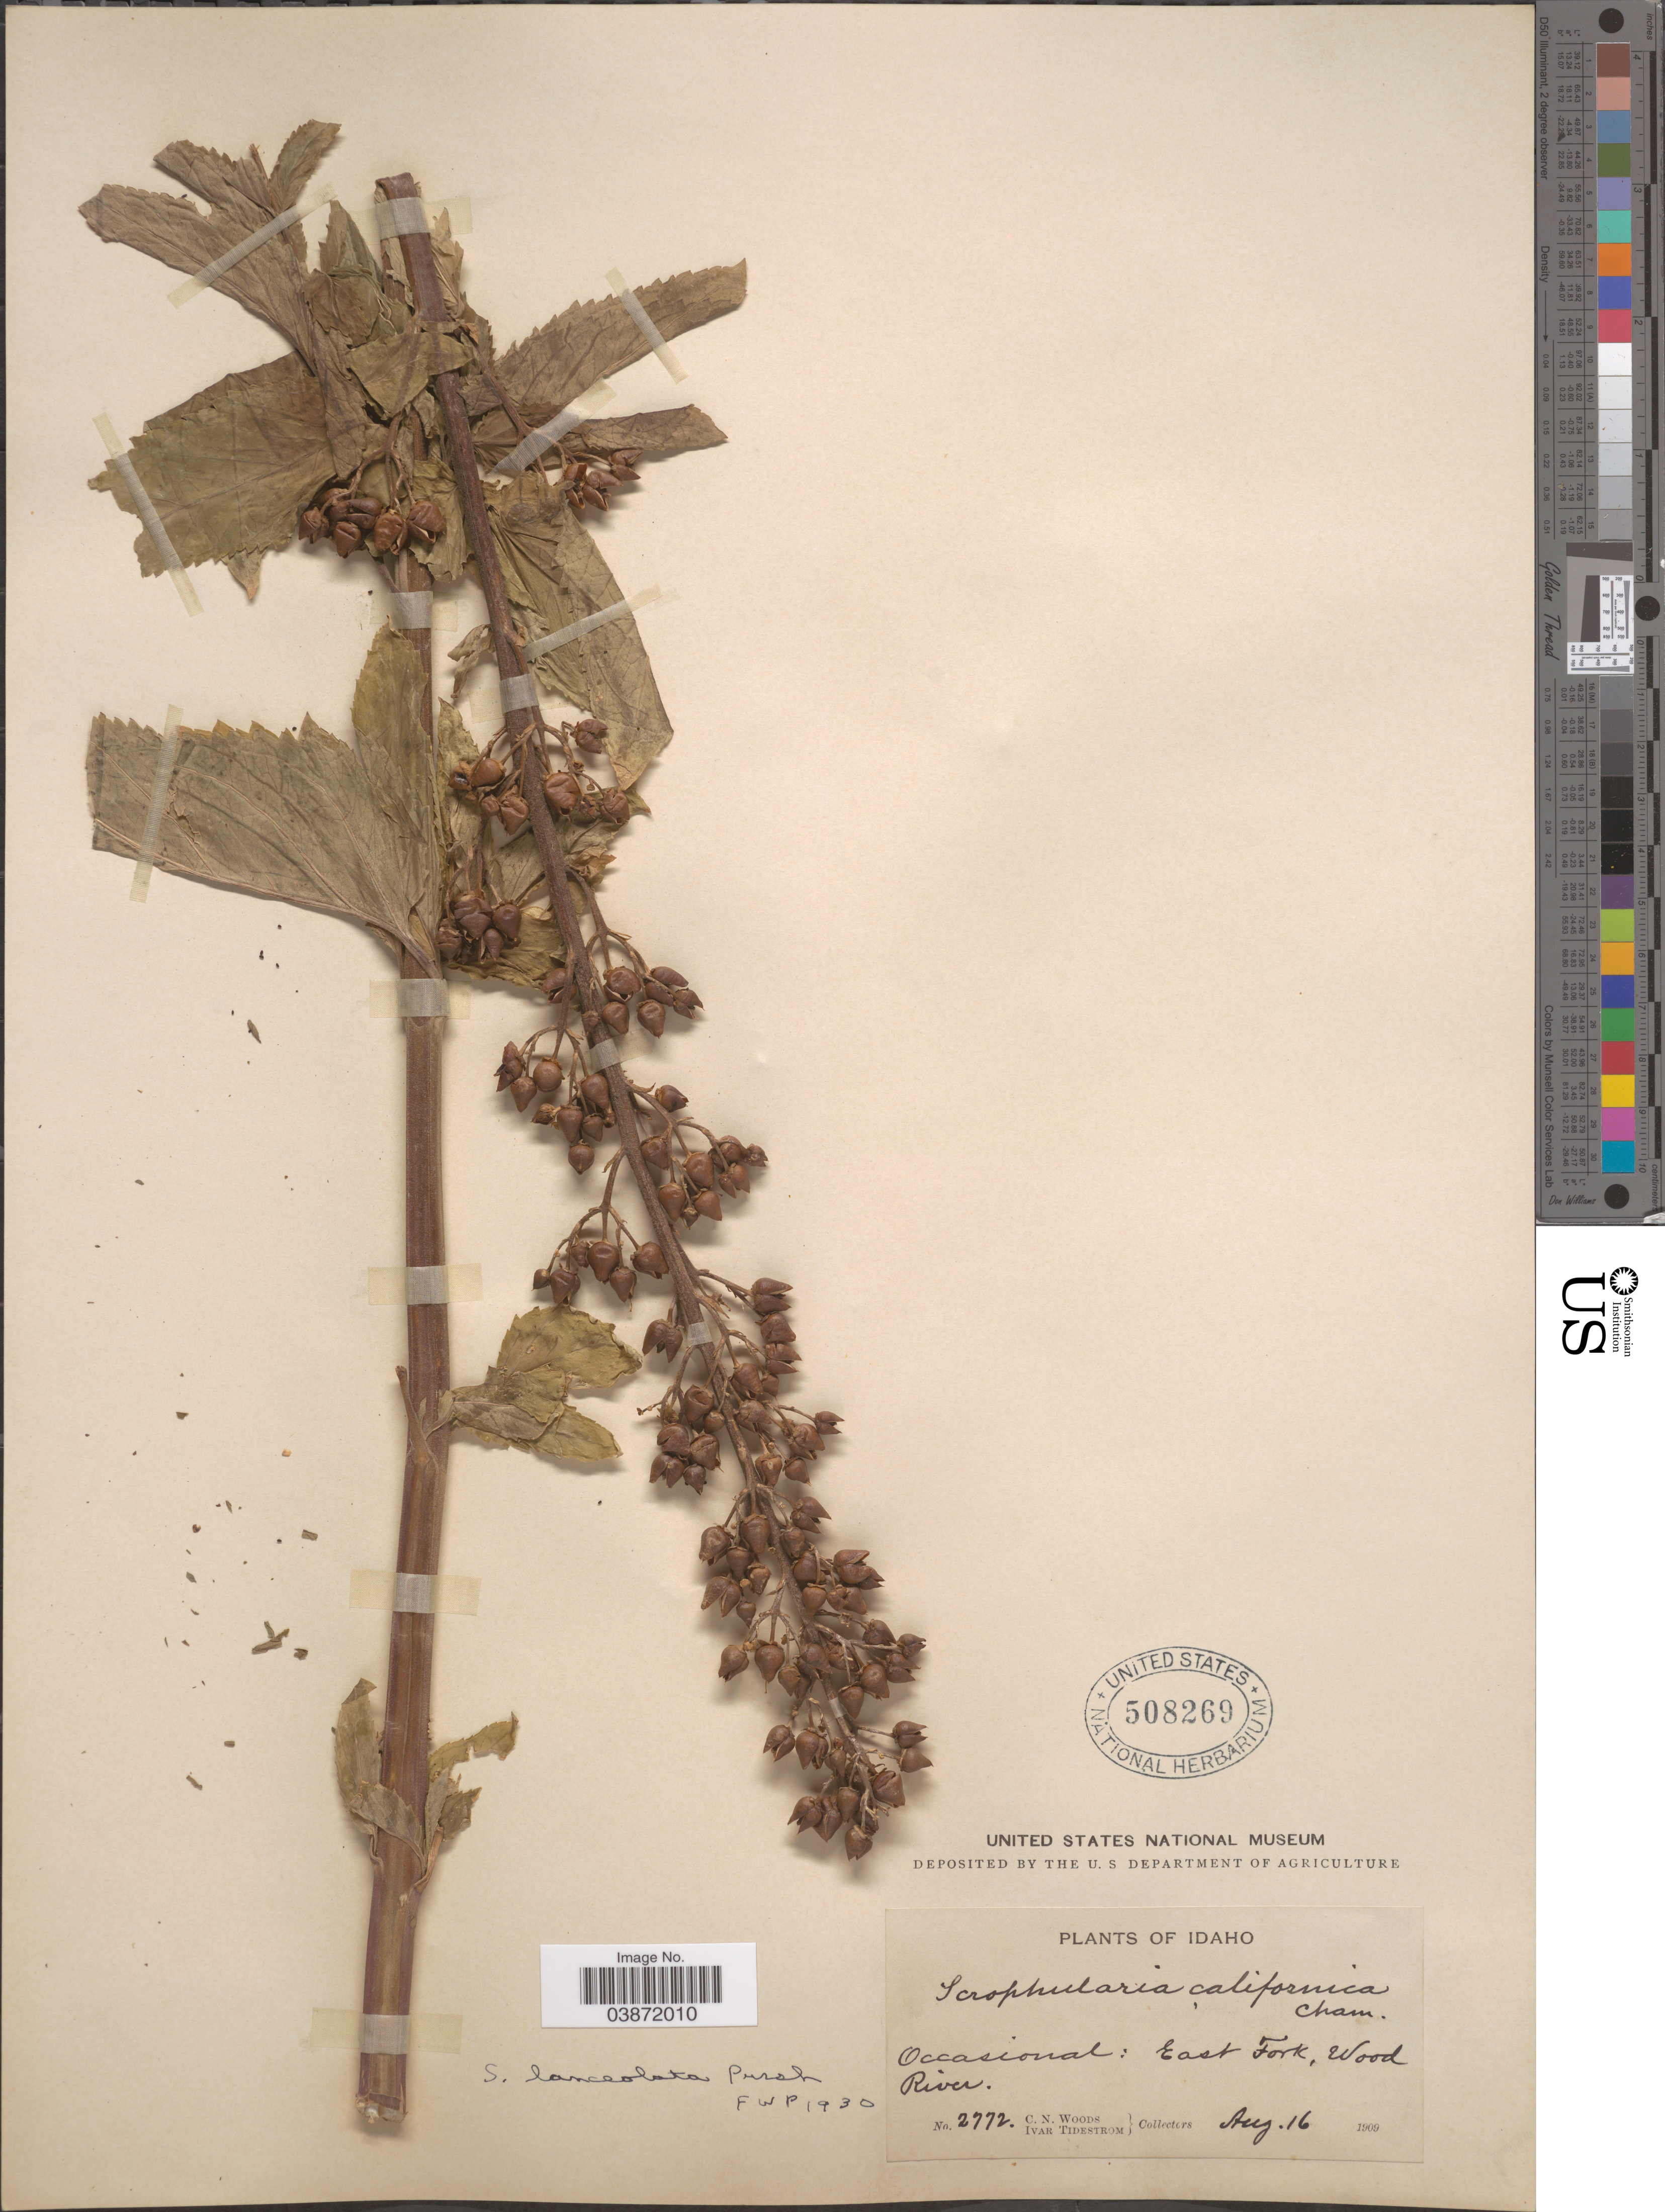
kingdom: Plantae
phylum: Tracheophyta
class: Magnoliopsida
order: Lamiales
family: Scrophulariaceae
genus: Scrophularia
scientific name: Scrophularia lanceolata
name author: Pursh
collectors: C. Woods & I. F. Tidestrom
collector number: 2772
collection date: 1909-08-16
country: United States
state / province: Idaho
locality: East Fork, Wood River.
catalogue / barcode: US 508269